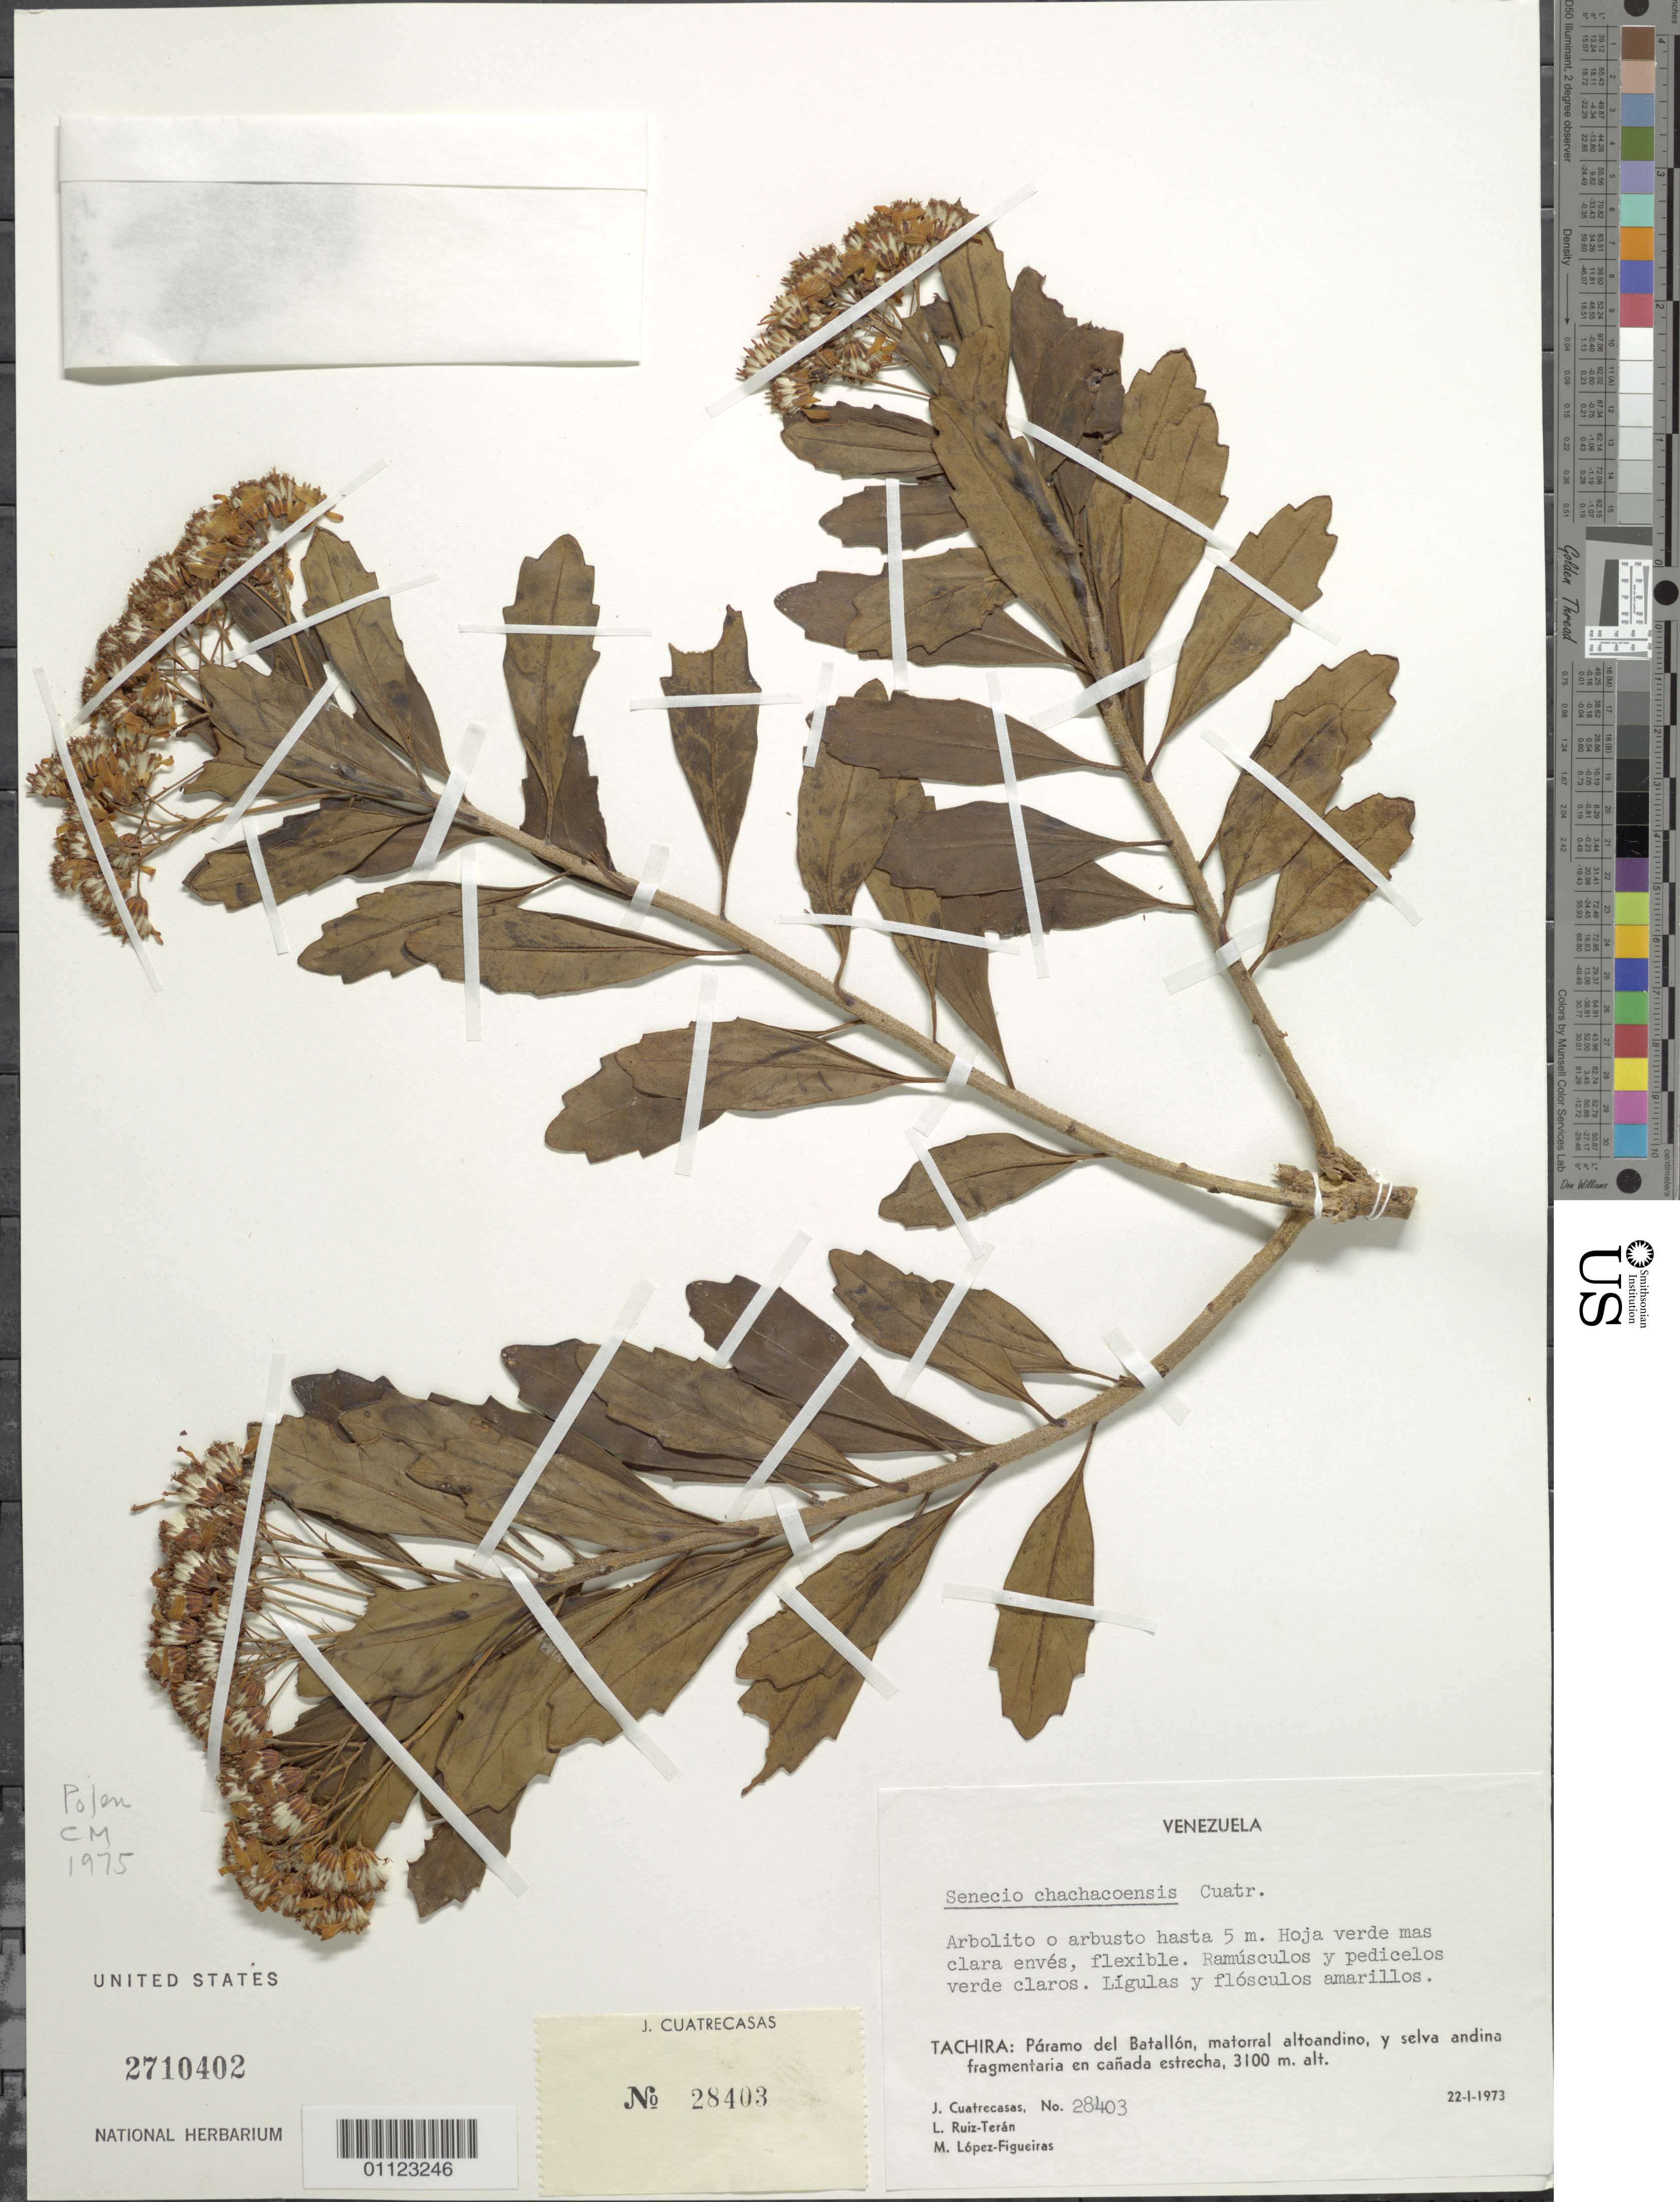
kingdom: Plantae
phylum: Tracheophyta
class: Magnoliopsida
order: Asterales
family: Asteraceae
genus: Pentacalia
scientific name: Pentacalia cachacoensis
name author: (Cuatrec.) Cuatrec.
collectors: J. Cuatrecasas, L. E. Ruíz-Terán & M. López Figueiras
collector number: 28403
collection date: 1973-01-22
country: Venezuela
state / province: Tachira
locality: Páramo del Batallón.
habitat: Matorral andino y selva andina fragmentaria en cañada estrecah.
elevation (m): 3100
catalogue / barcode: US 2710402